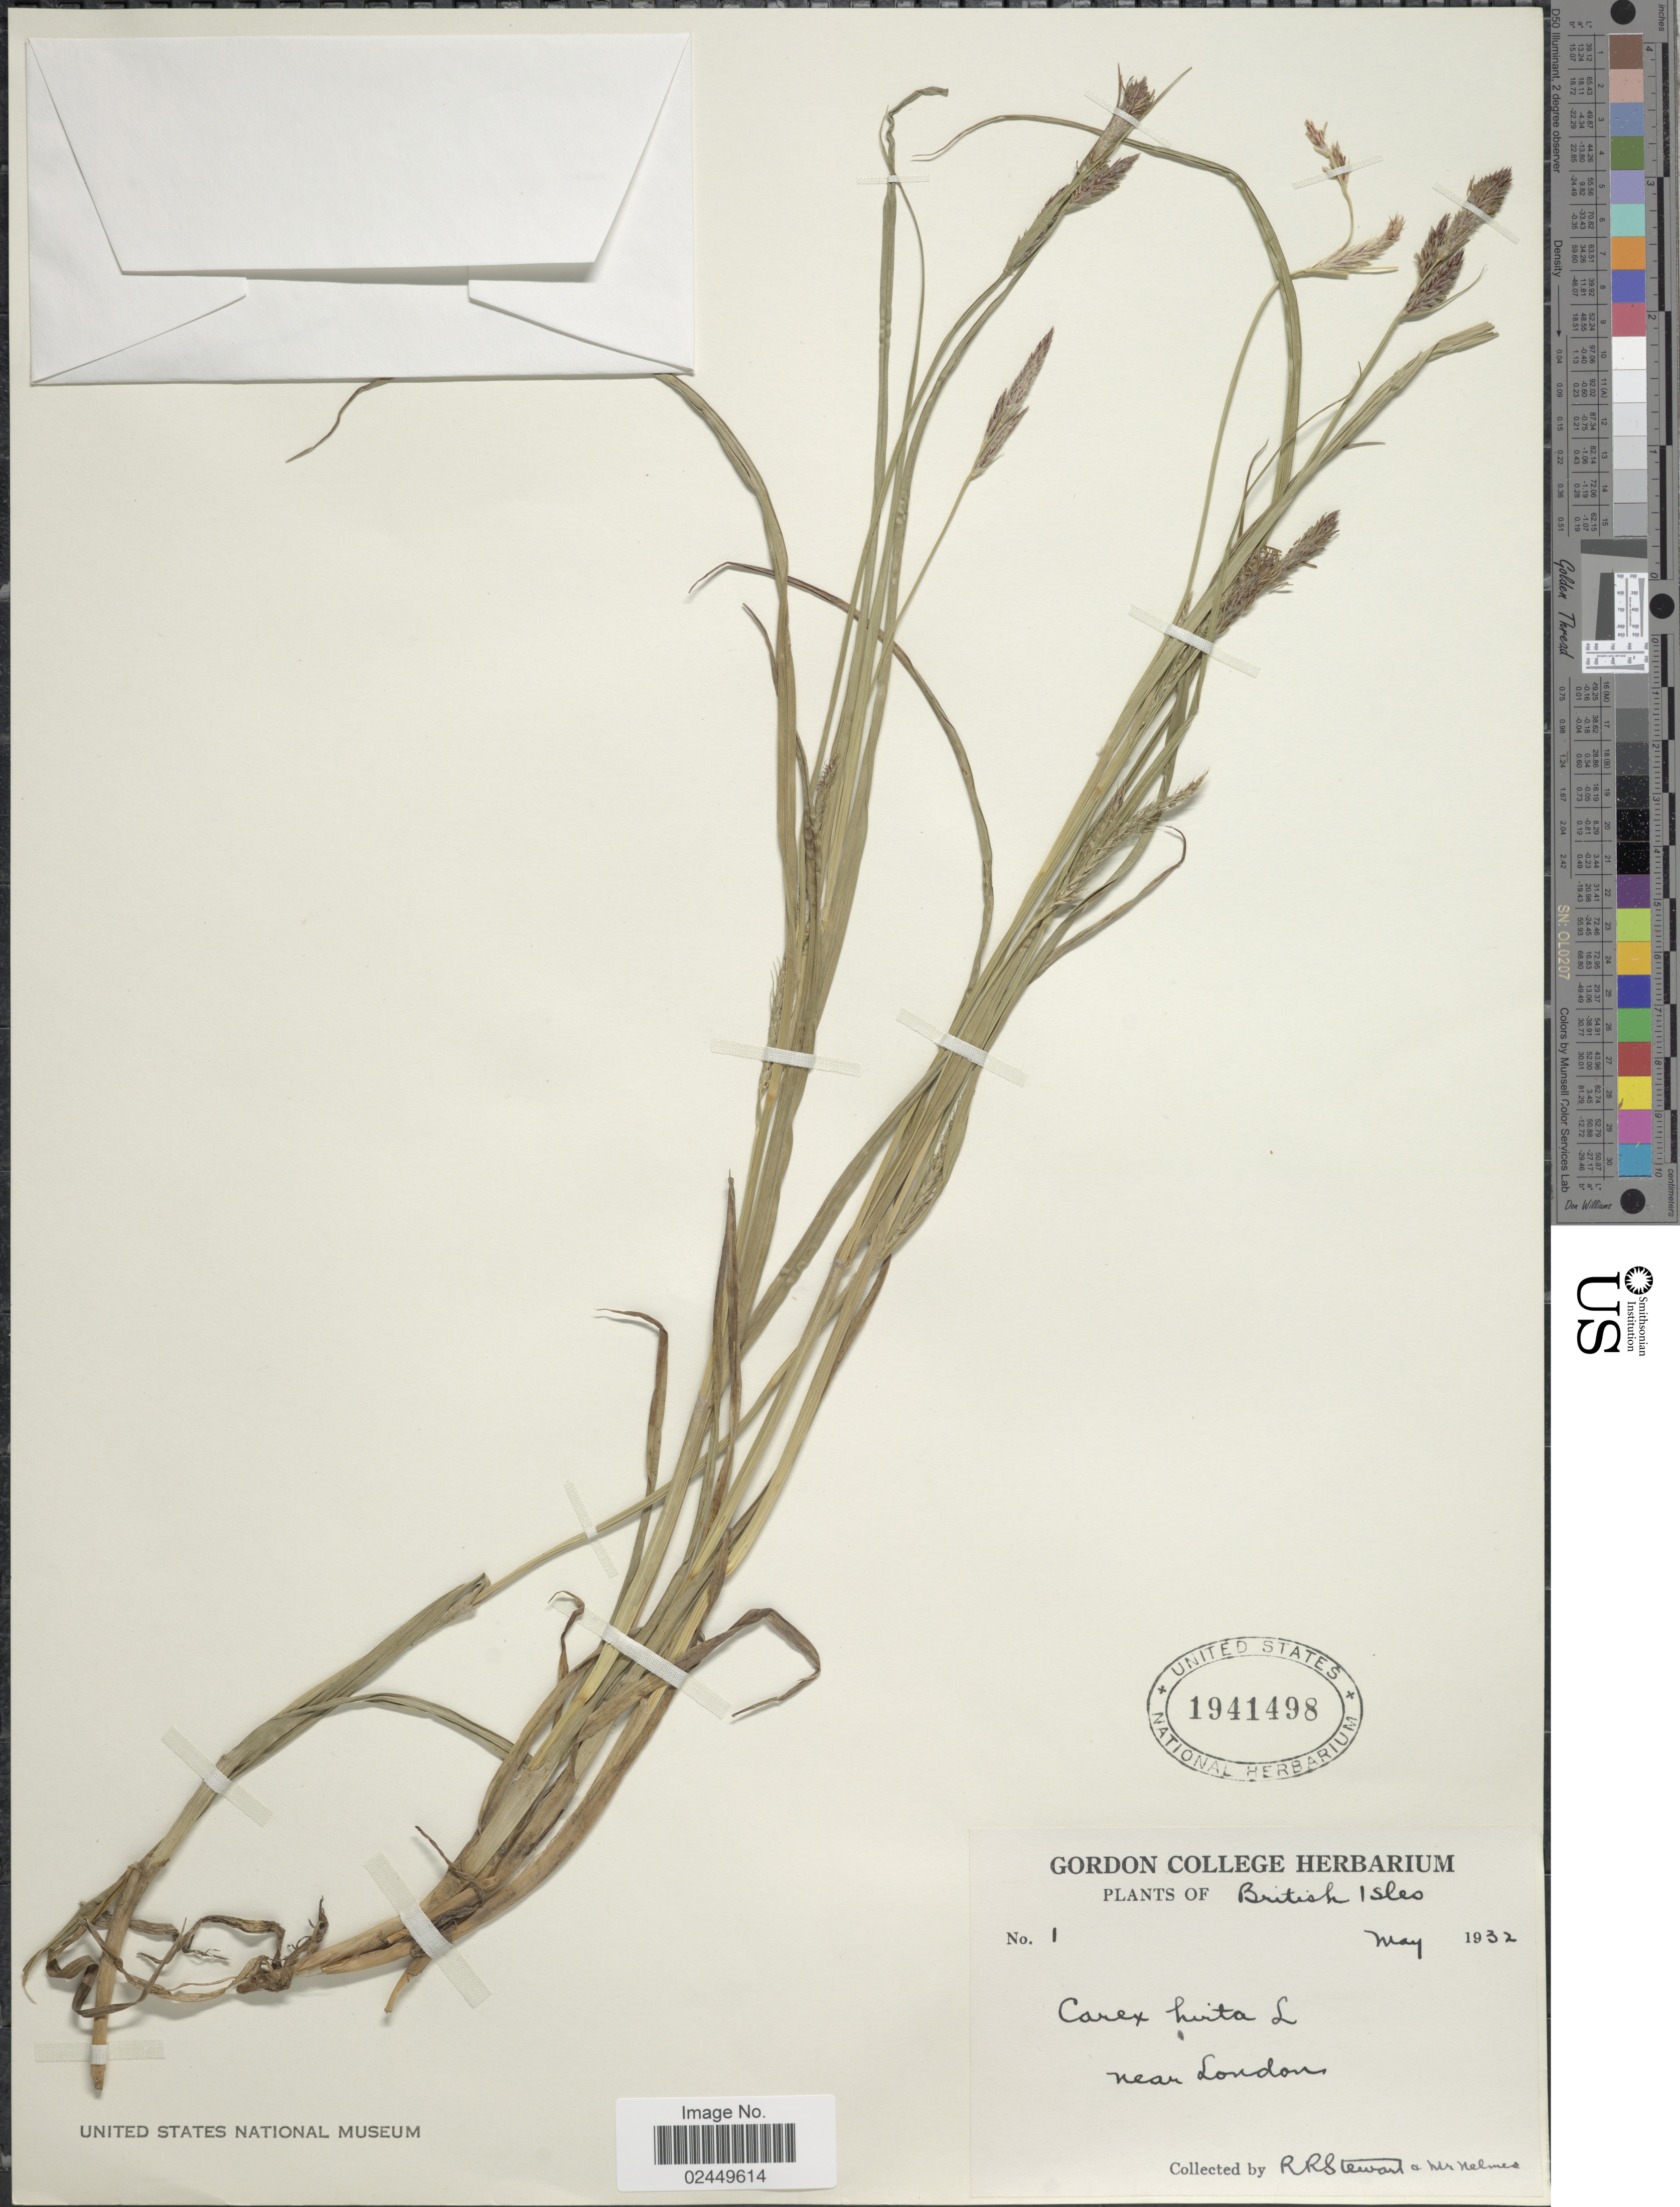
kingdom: Plantae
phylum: Tracheophyta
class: Liliopsida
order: Poales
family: Cyperaceae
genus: Carex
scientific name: Carex hirta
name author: L.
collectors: R. R. Stewart & E. Nelmes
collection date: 1932-05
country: United Kingdom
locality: Bristish Isles. Near London.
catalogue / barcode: US 1941498